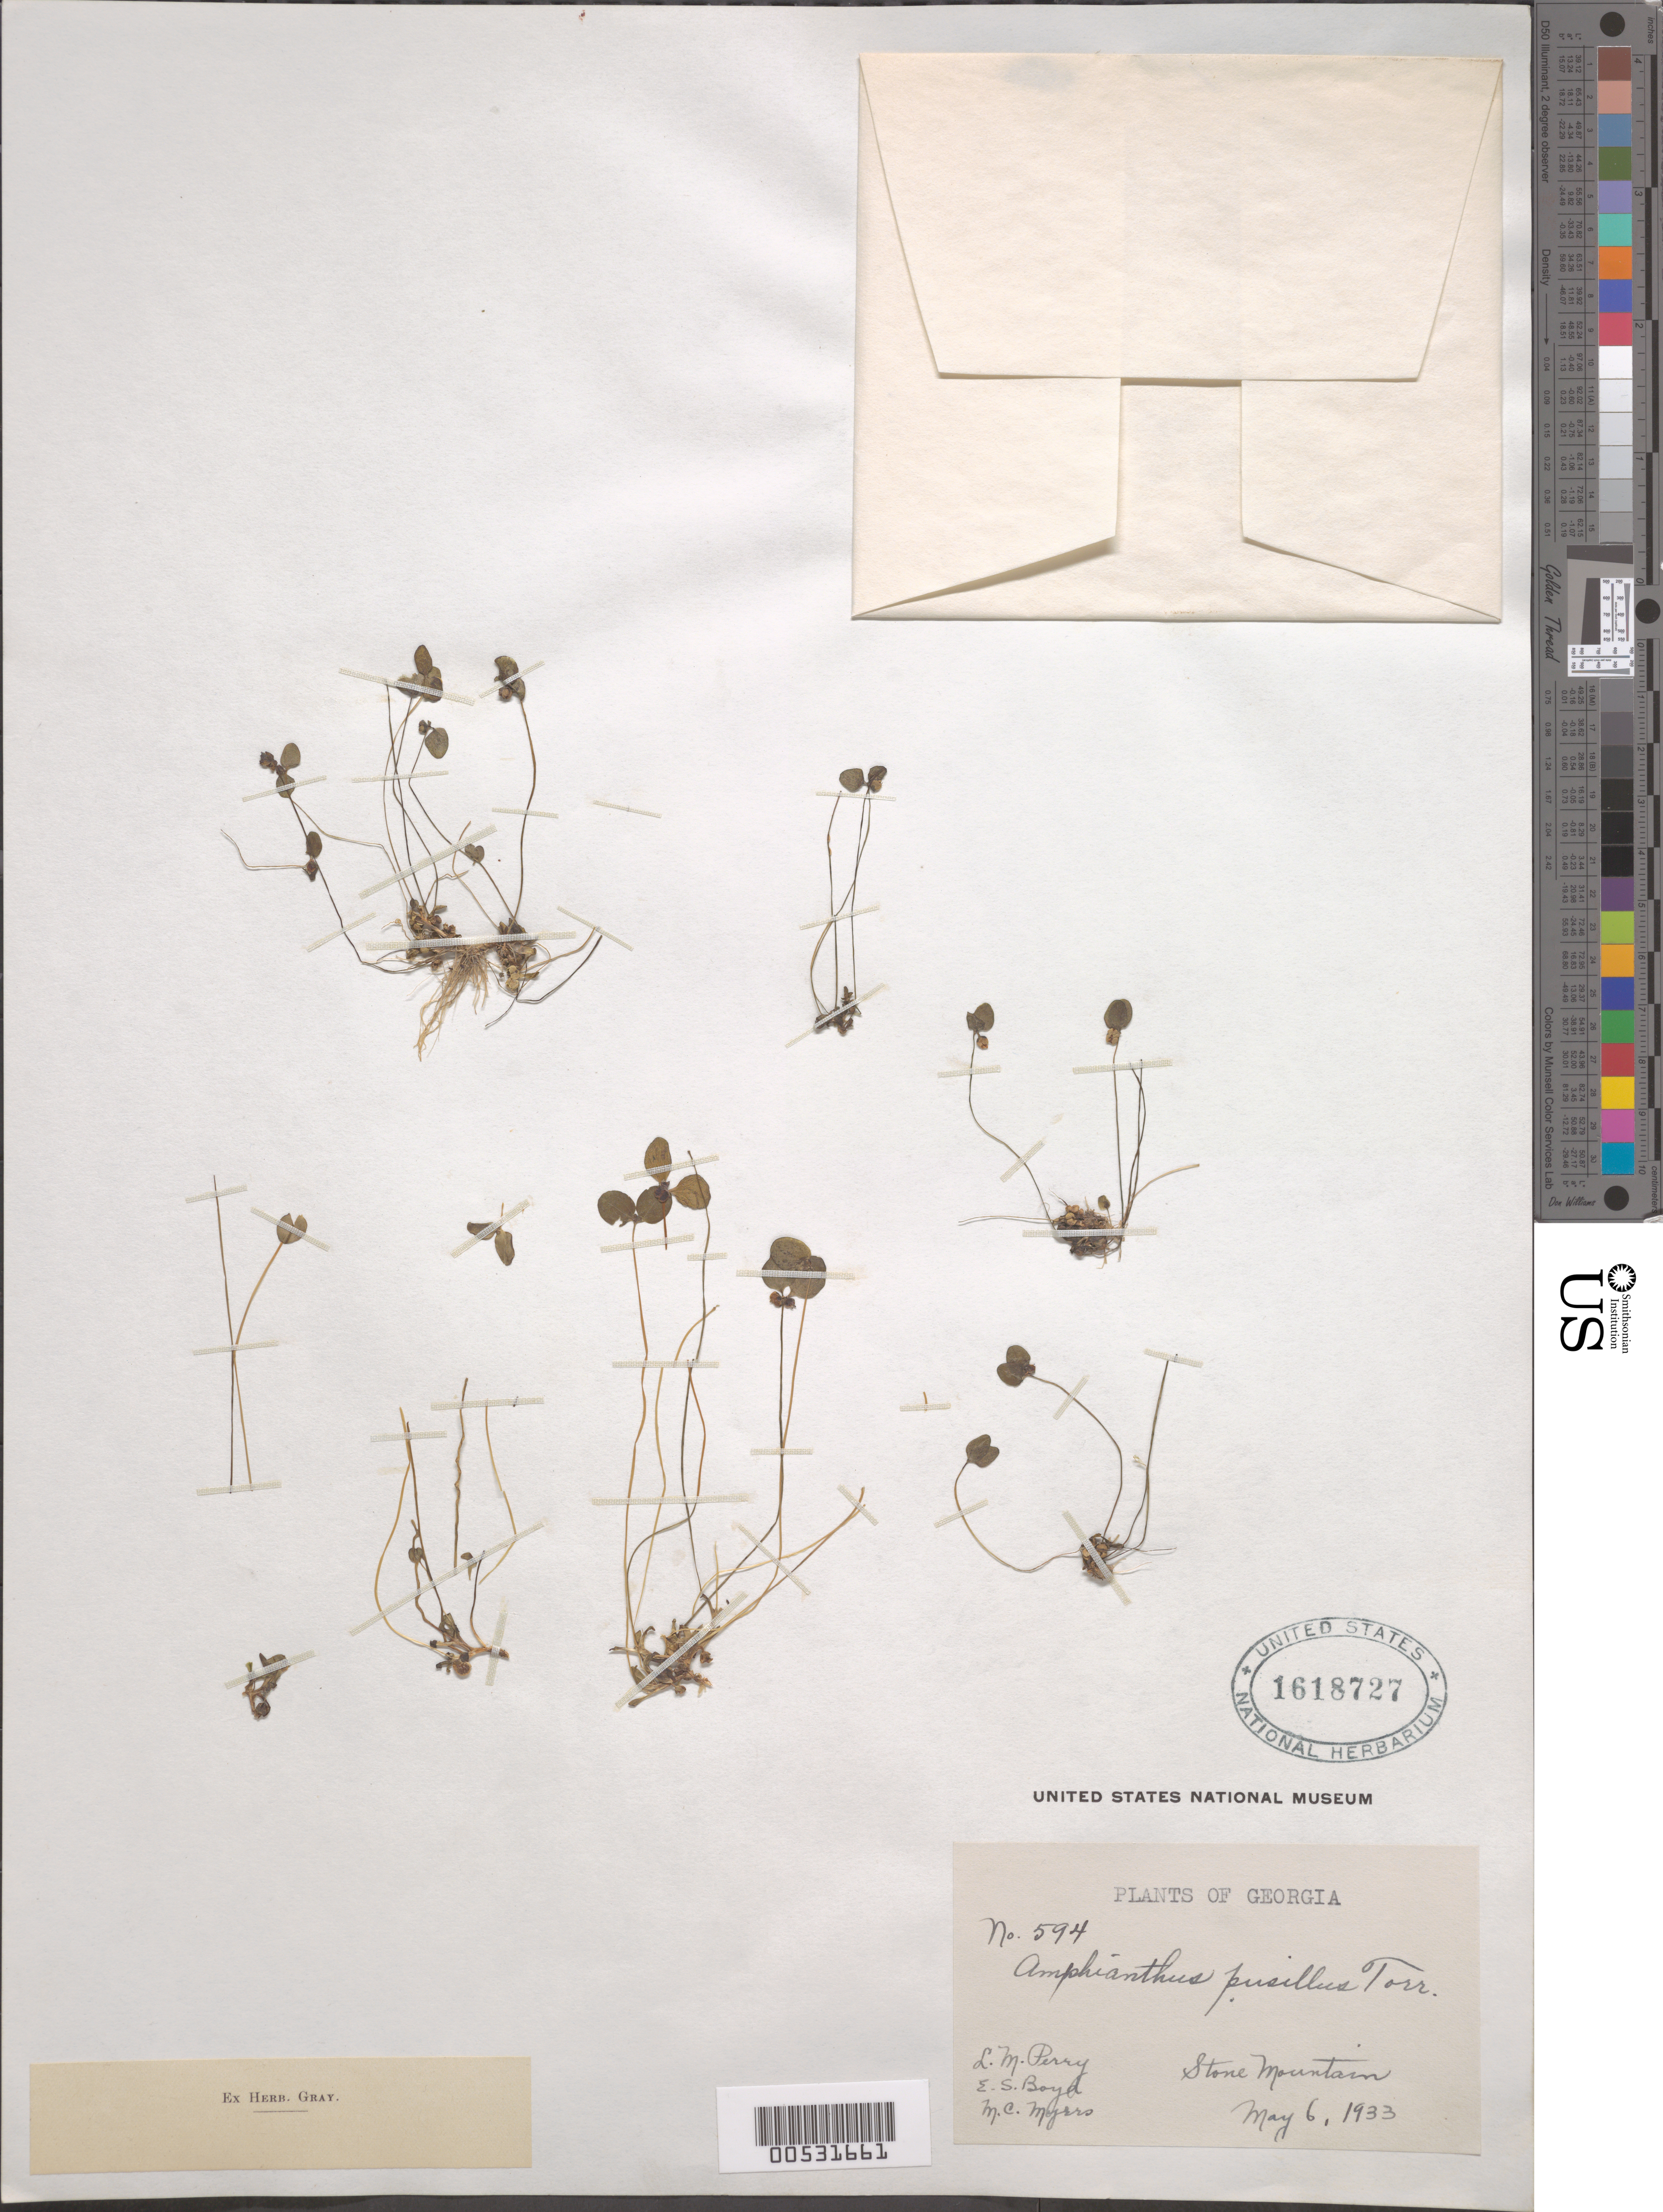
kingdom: Plantae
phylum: Tracheophyta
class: Magnoliopsida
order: Lamiales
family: Plantaginaceae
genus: Amphianthus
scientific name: Amphianthus pusillus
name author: Torr.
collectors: L. M. Perry, E. Boyd & M. Myers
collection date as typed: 06 May 1933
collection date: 1933-05-06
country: United States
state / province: Georgia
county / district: De Kalb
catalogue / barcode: US 1618727